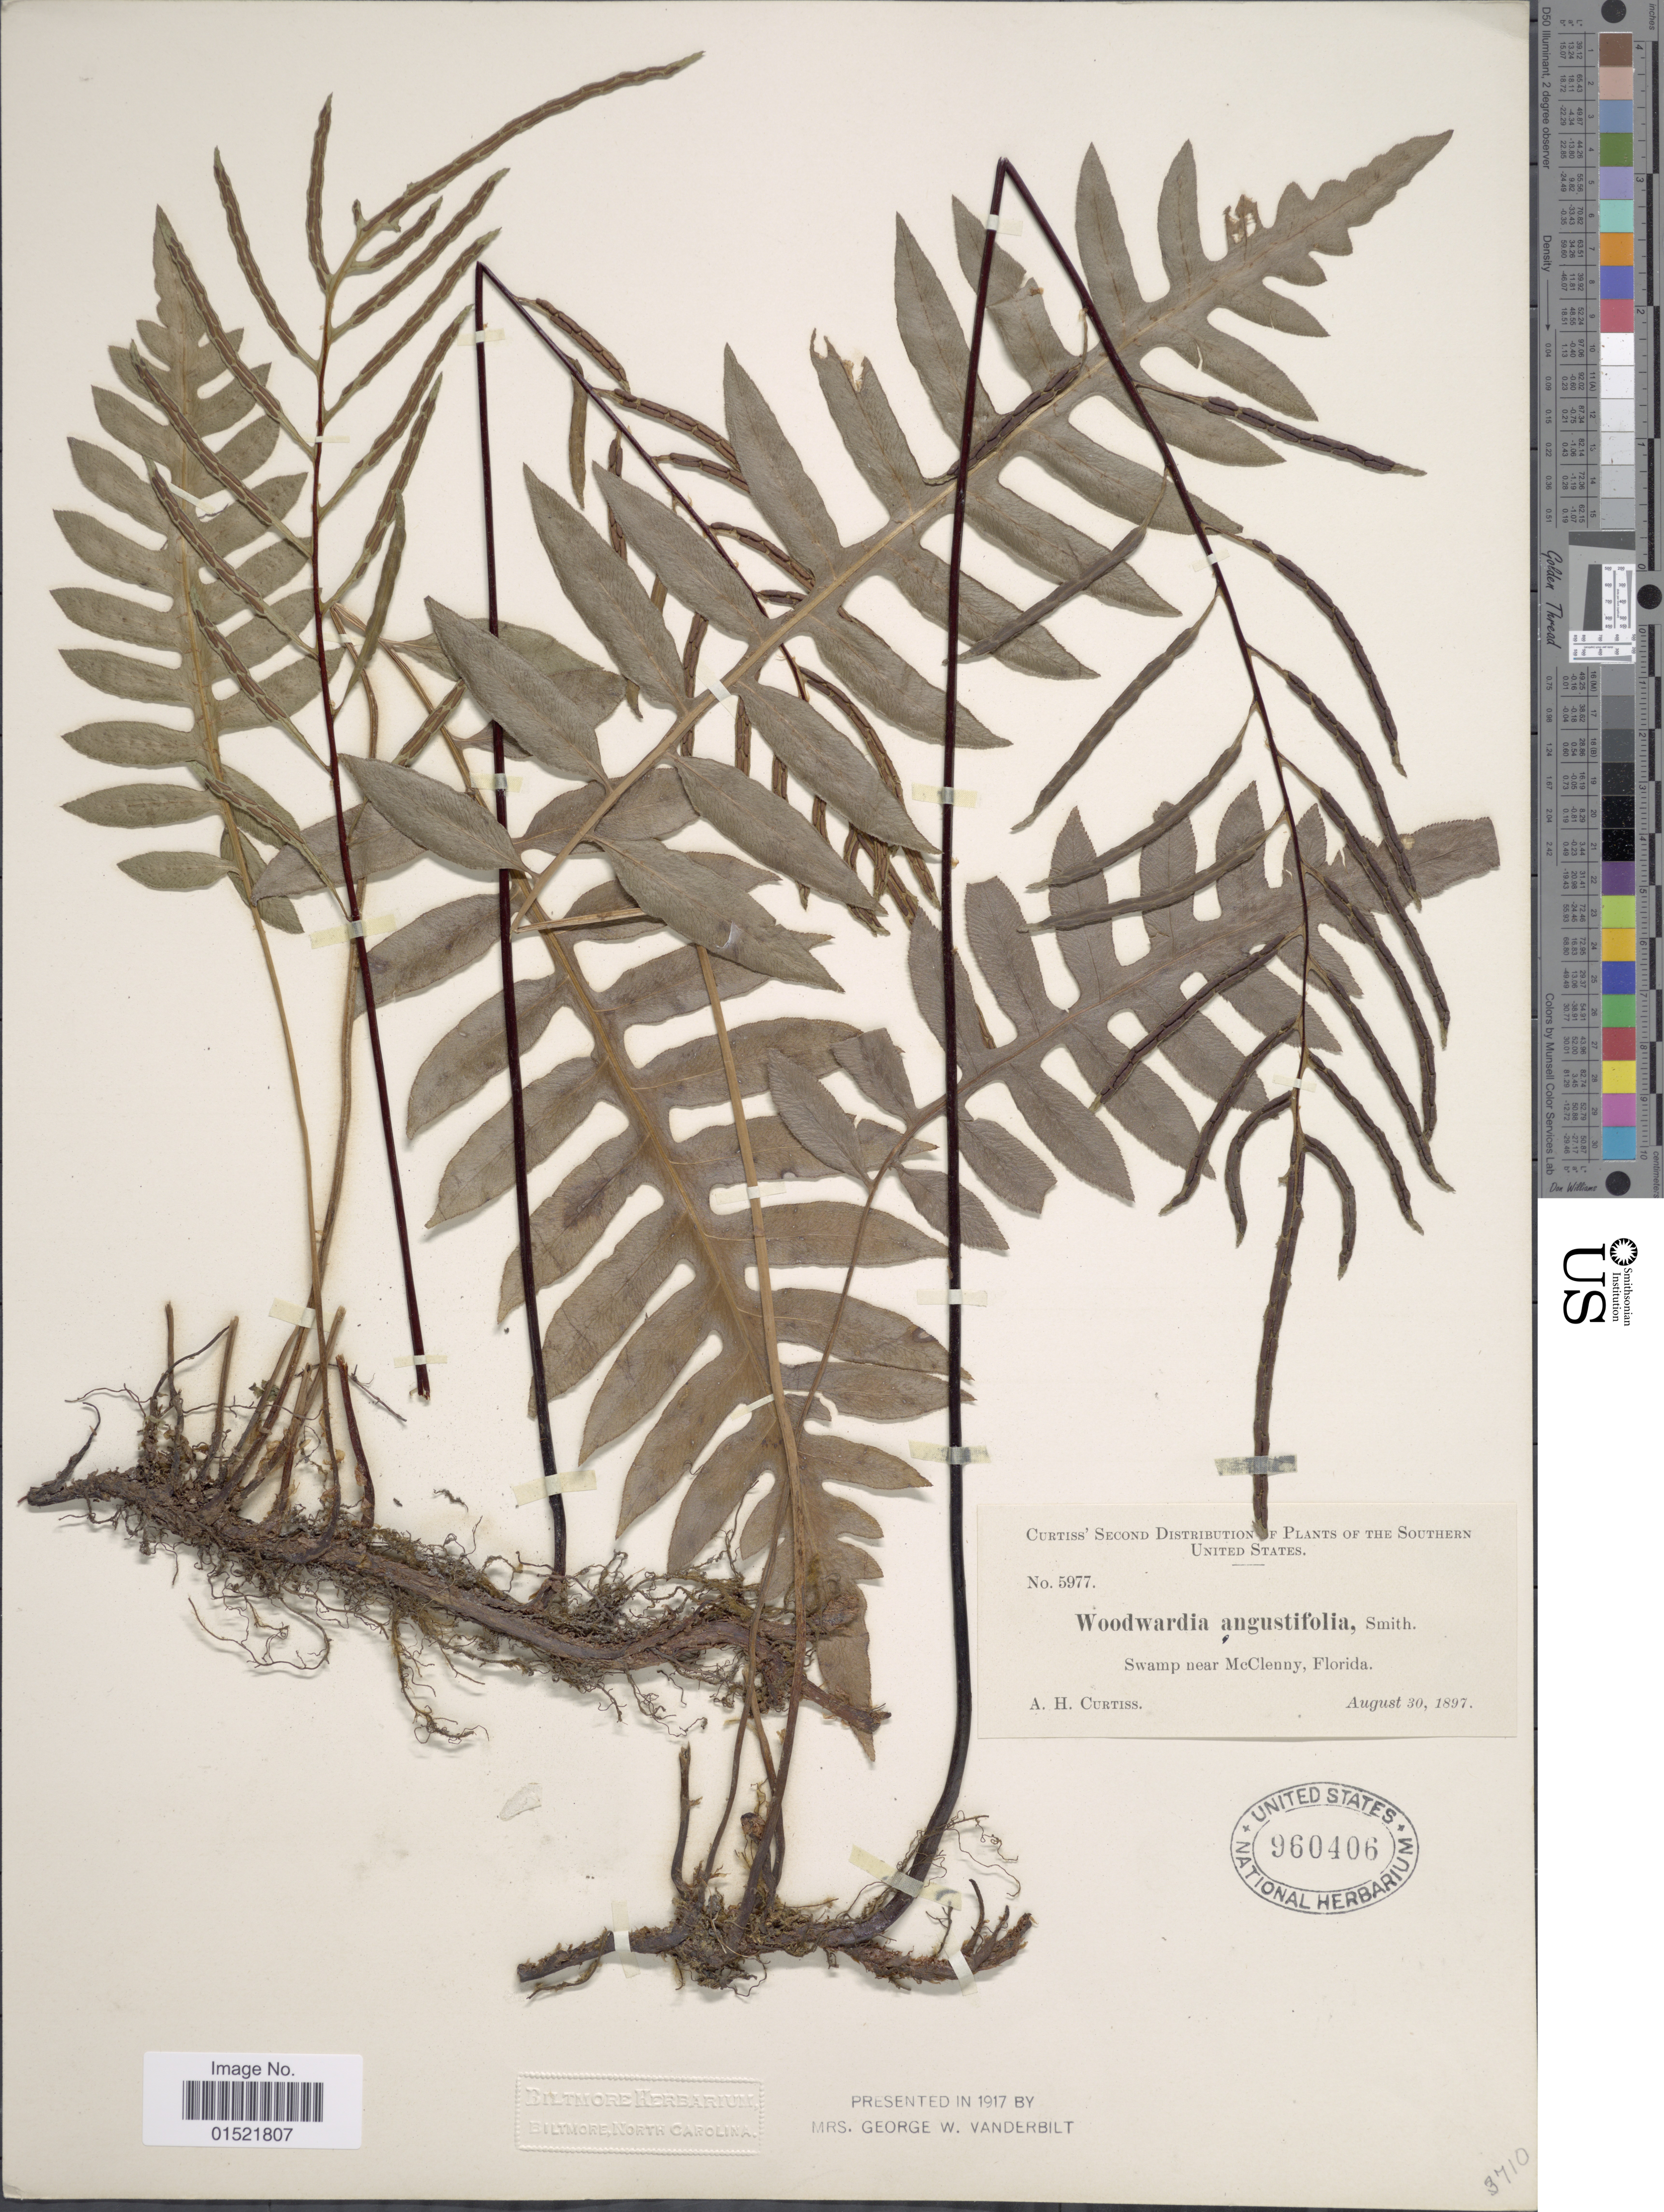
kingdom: Plantae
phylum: Tracheophyta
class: Polypodiopsida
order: Polypodiales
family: Blechnaceae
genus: Woodwardia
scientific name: Woodwardia areolata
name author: (L.) T. Moore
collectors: A. H. Curtiss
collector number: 5977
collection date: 1897-08-30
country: United States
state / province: Florida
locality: Southern United States, Swamp near McClenny, Florida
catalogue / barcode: US 960406